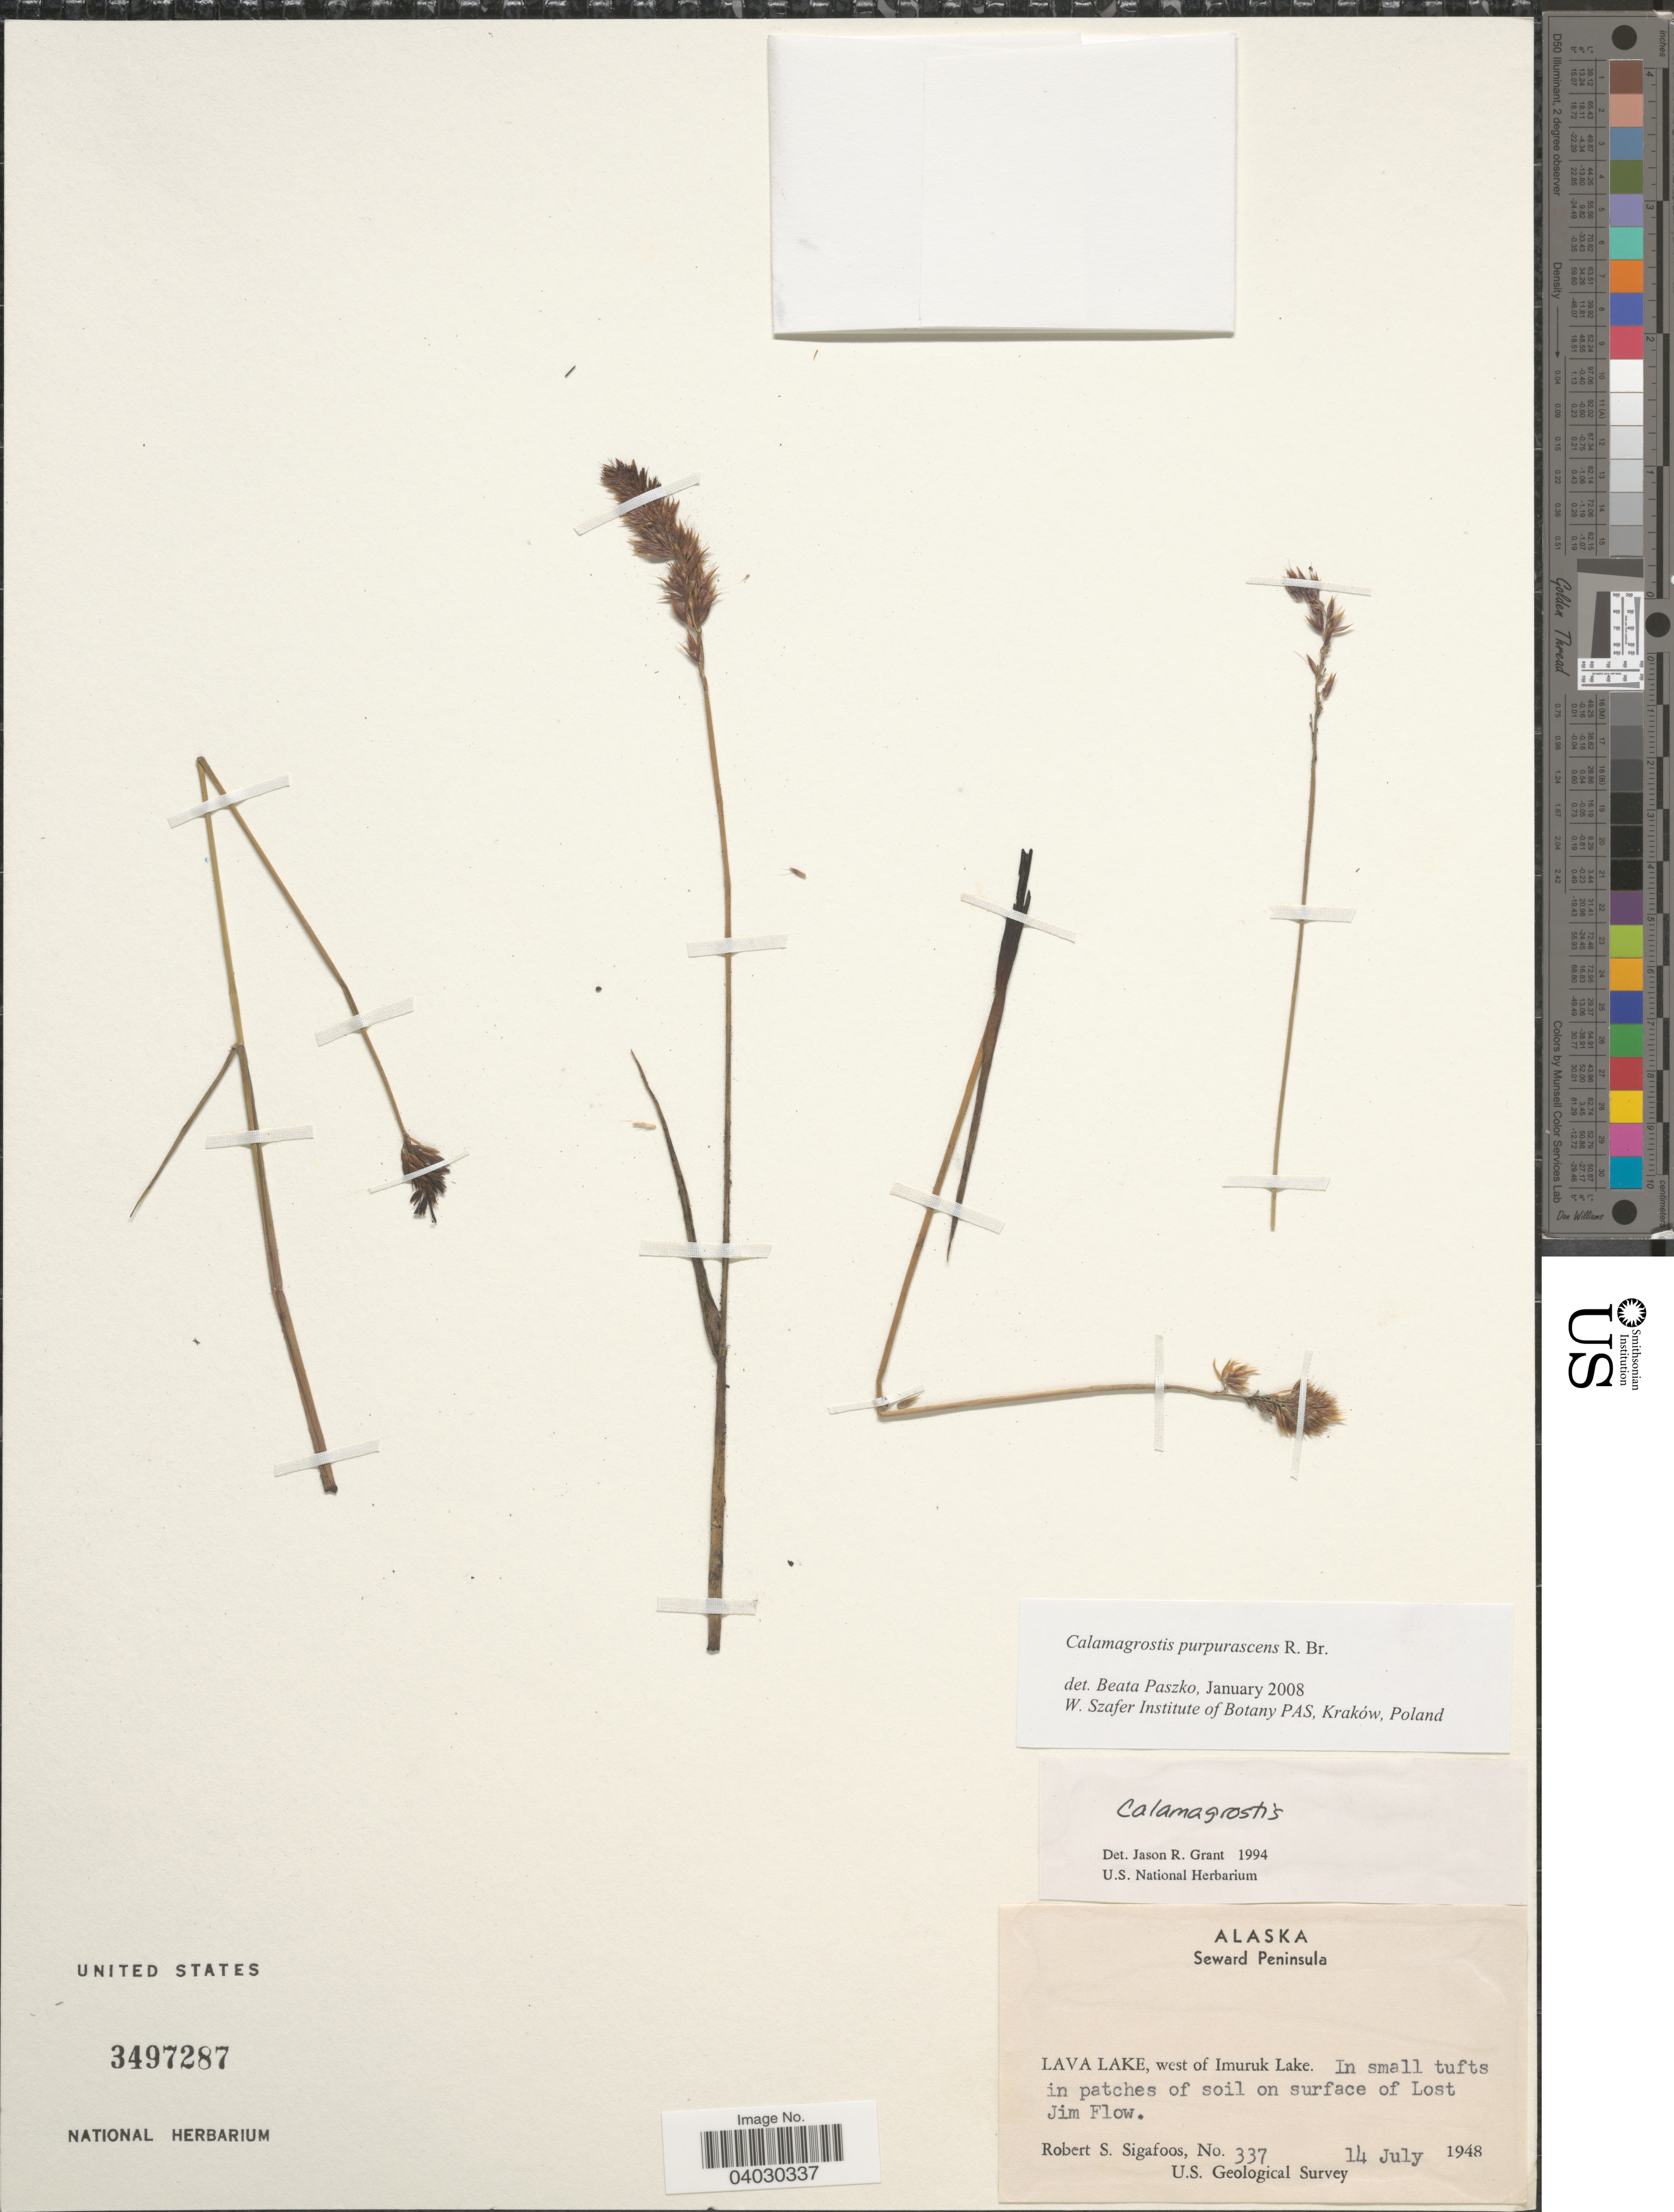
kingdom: Plantae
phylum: Tracheophyta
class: Liliopsida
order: Poales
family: Poaceae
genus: Calamagrostis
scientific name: Calamagrostis purpurascens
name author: R. Br.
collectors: R. Sigafoos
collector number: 337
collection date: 1948-07-14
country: United States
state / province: Alaska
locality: Seward Peninsula. Lava Lake, west of Imuruk Lake. On surface of Lost Jim Flow.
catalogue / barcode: US 3497287